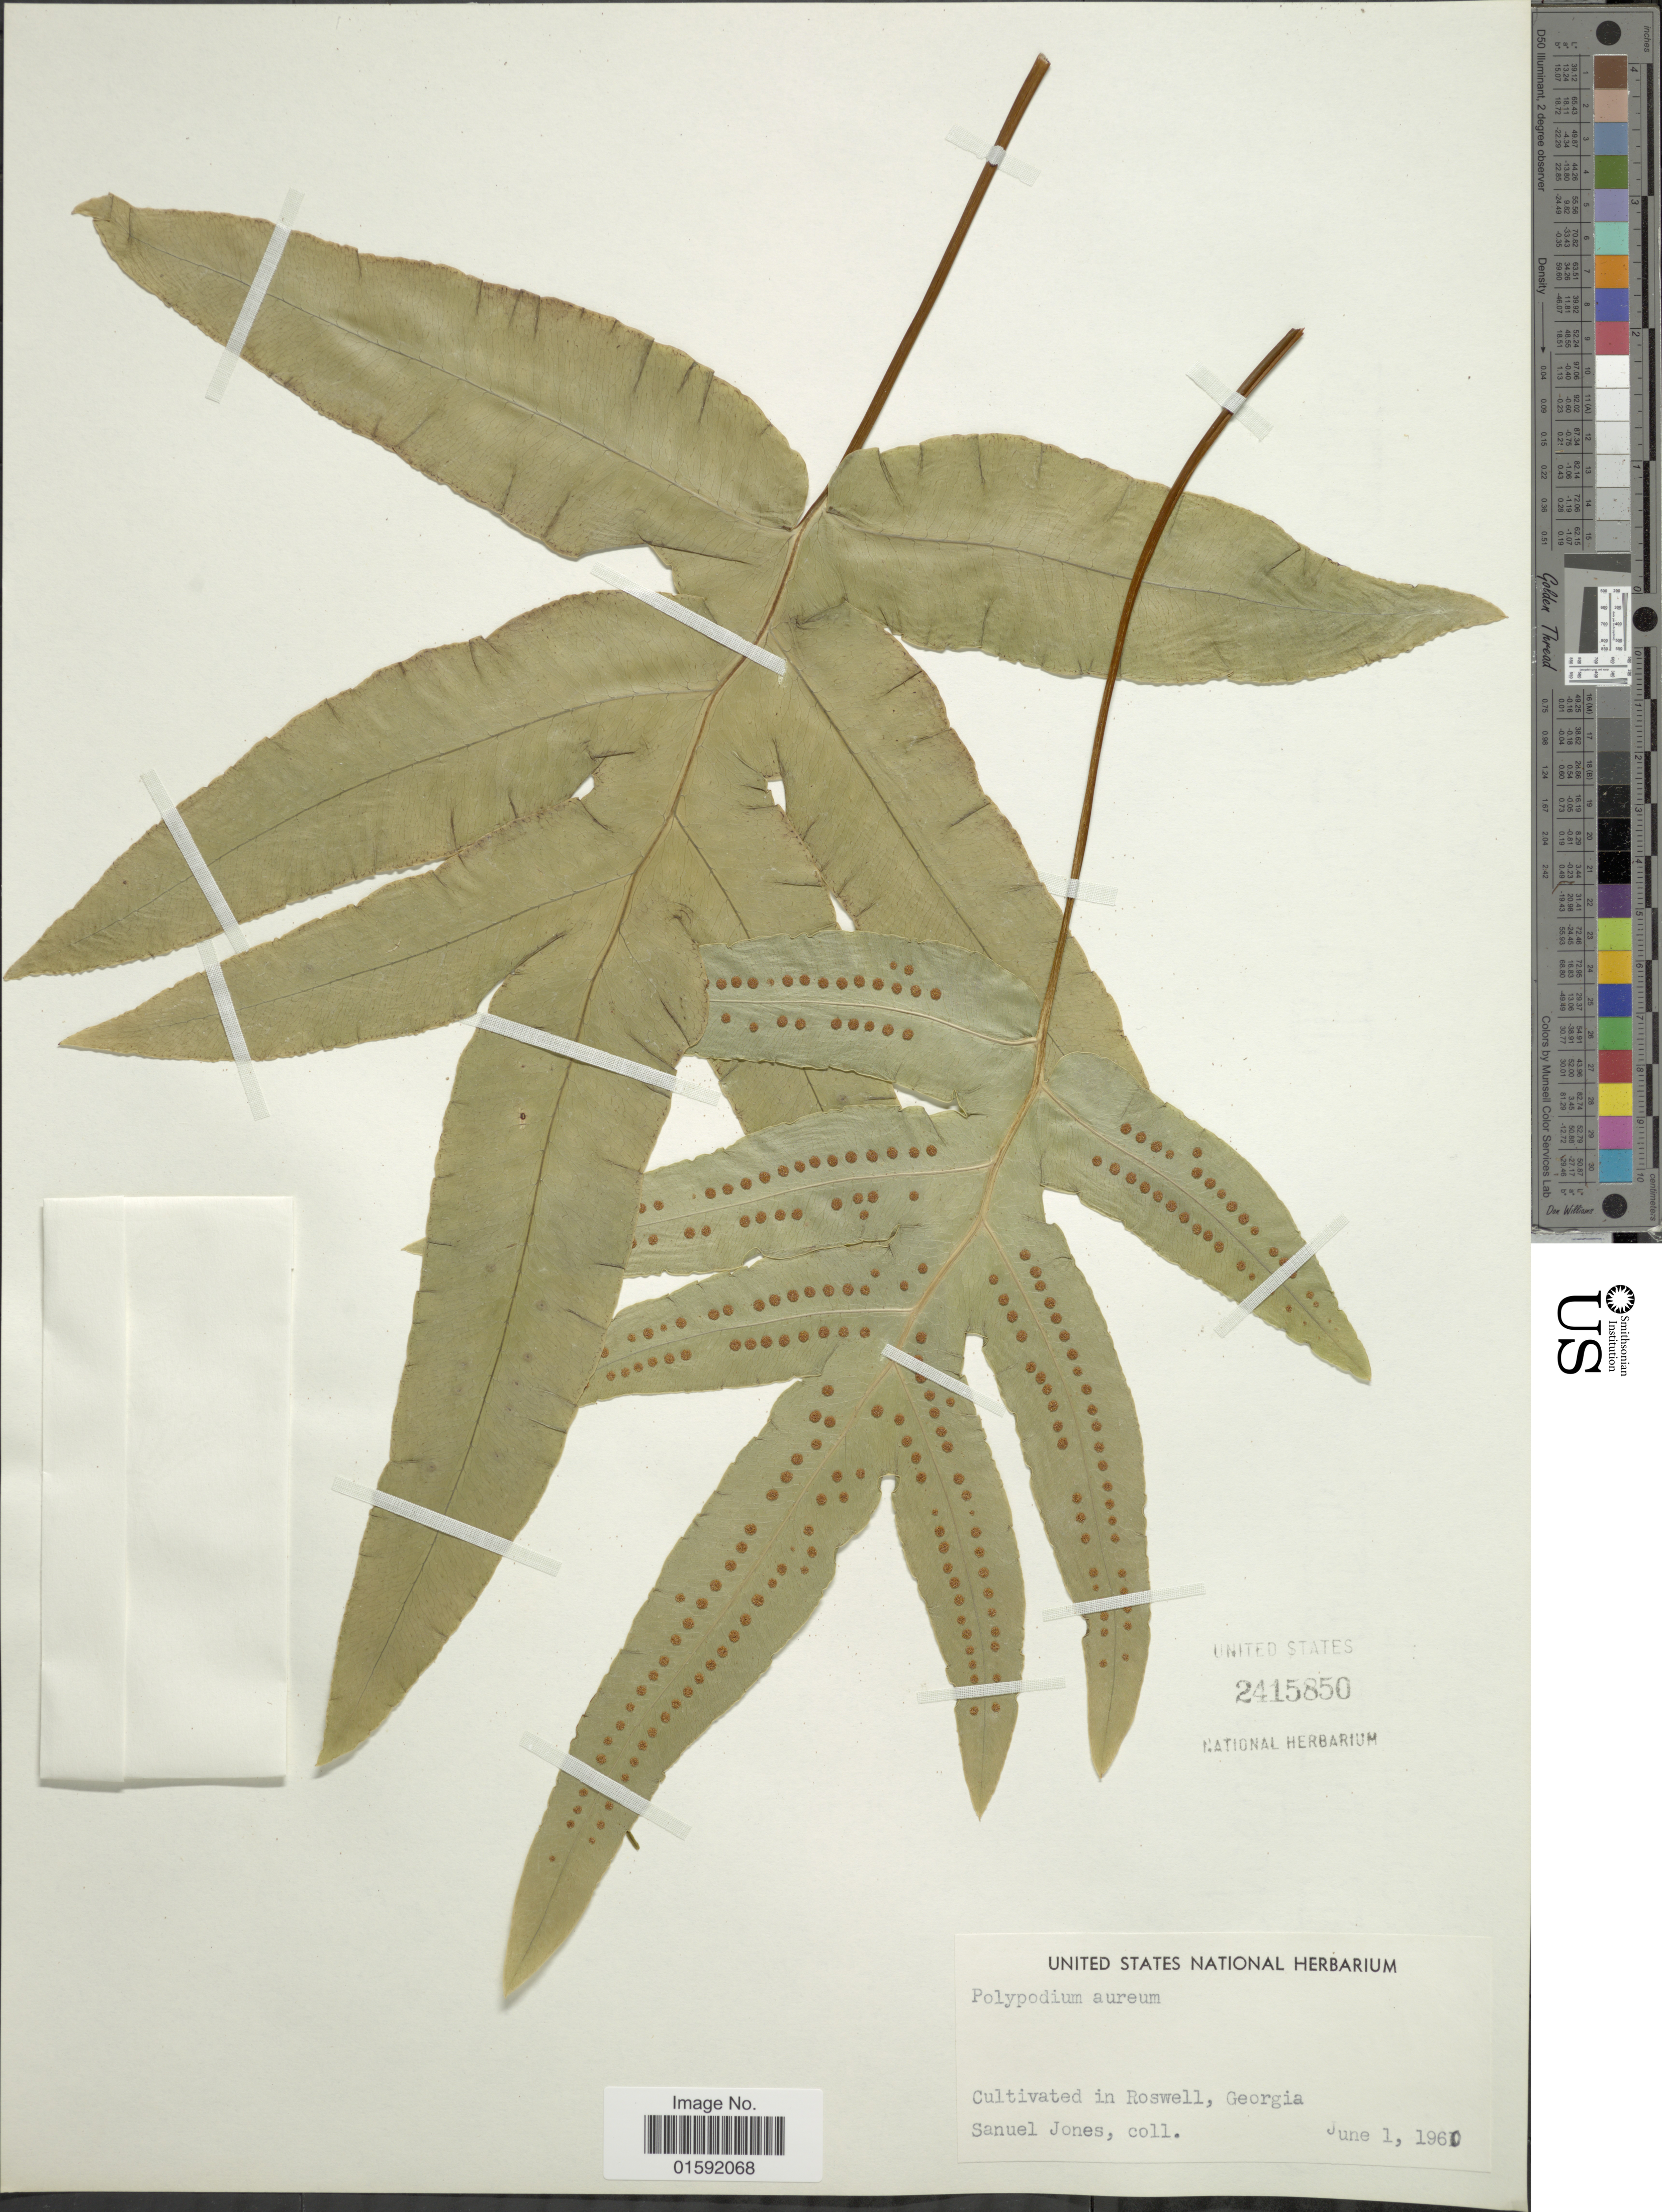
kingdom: Plantae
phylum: Tracheophyta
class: Polypodiopsida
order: Polypodiales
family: Polypodiaceae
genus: Phlebodium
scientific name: Phlebodium aureum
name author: (L.) J. Sm.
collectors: S. Jones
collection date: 1961-06-01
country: United States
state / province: Georgia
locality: Roswell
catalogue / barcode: US 2415850